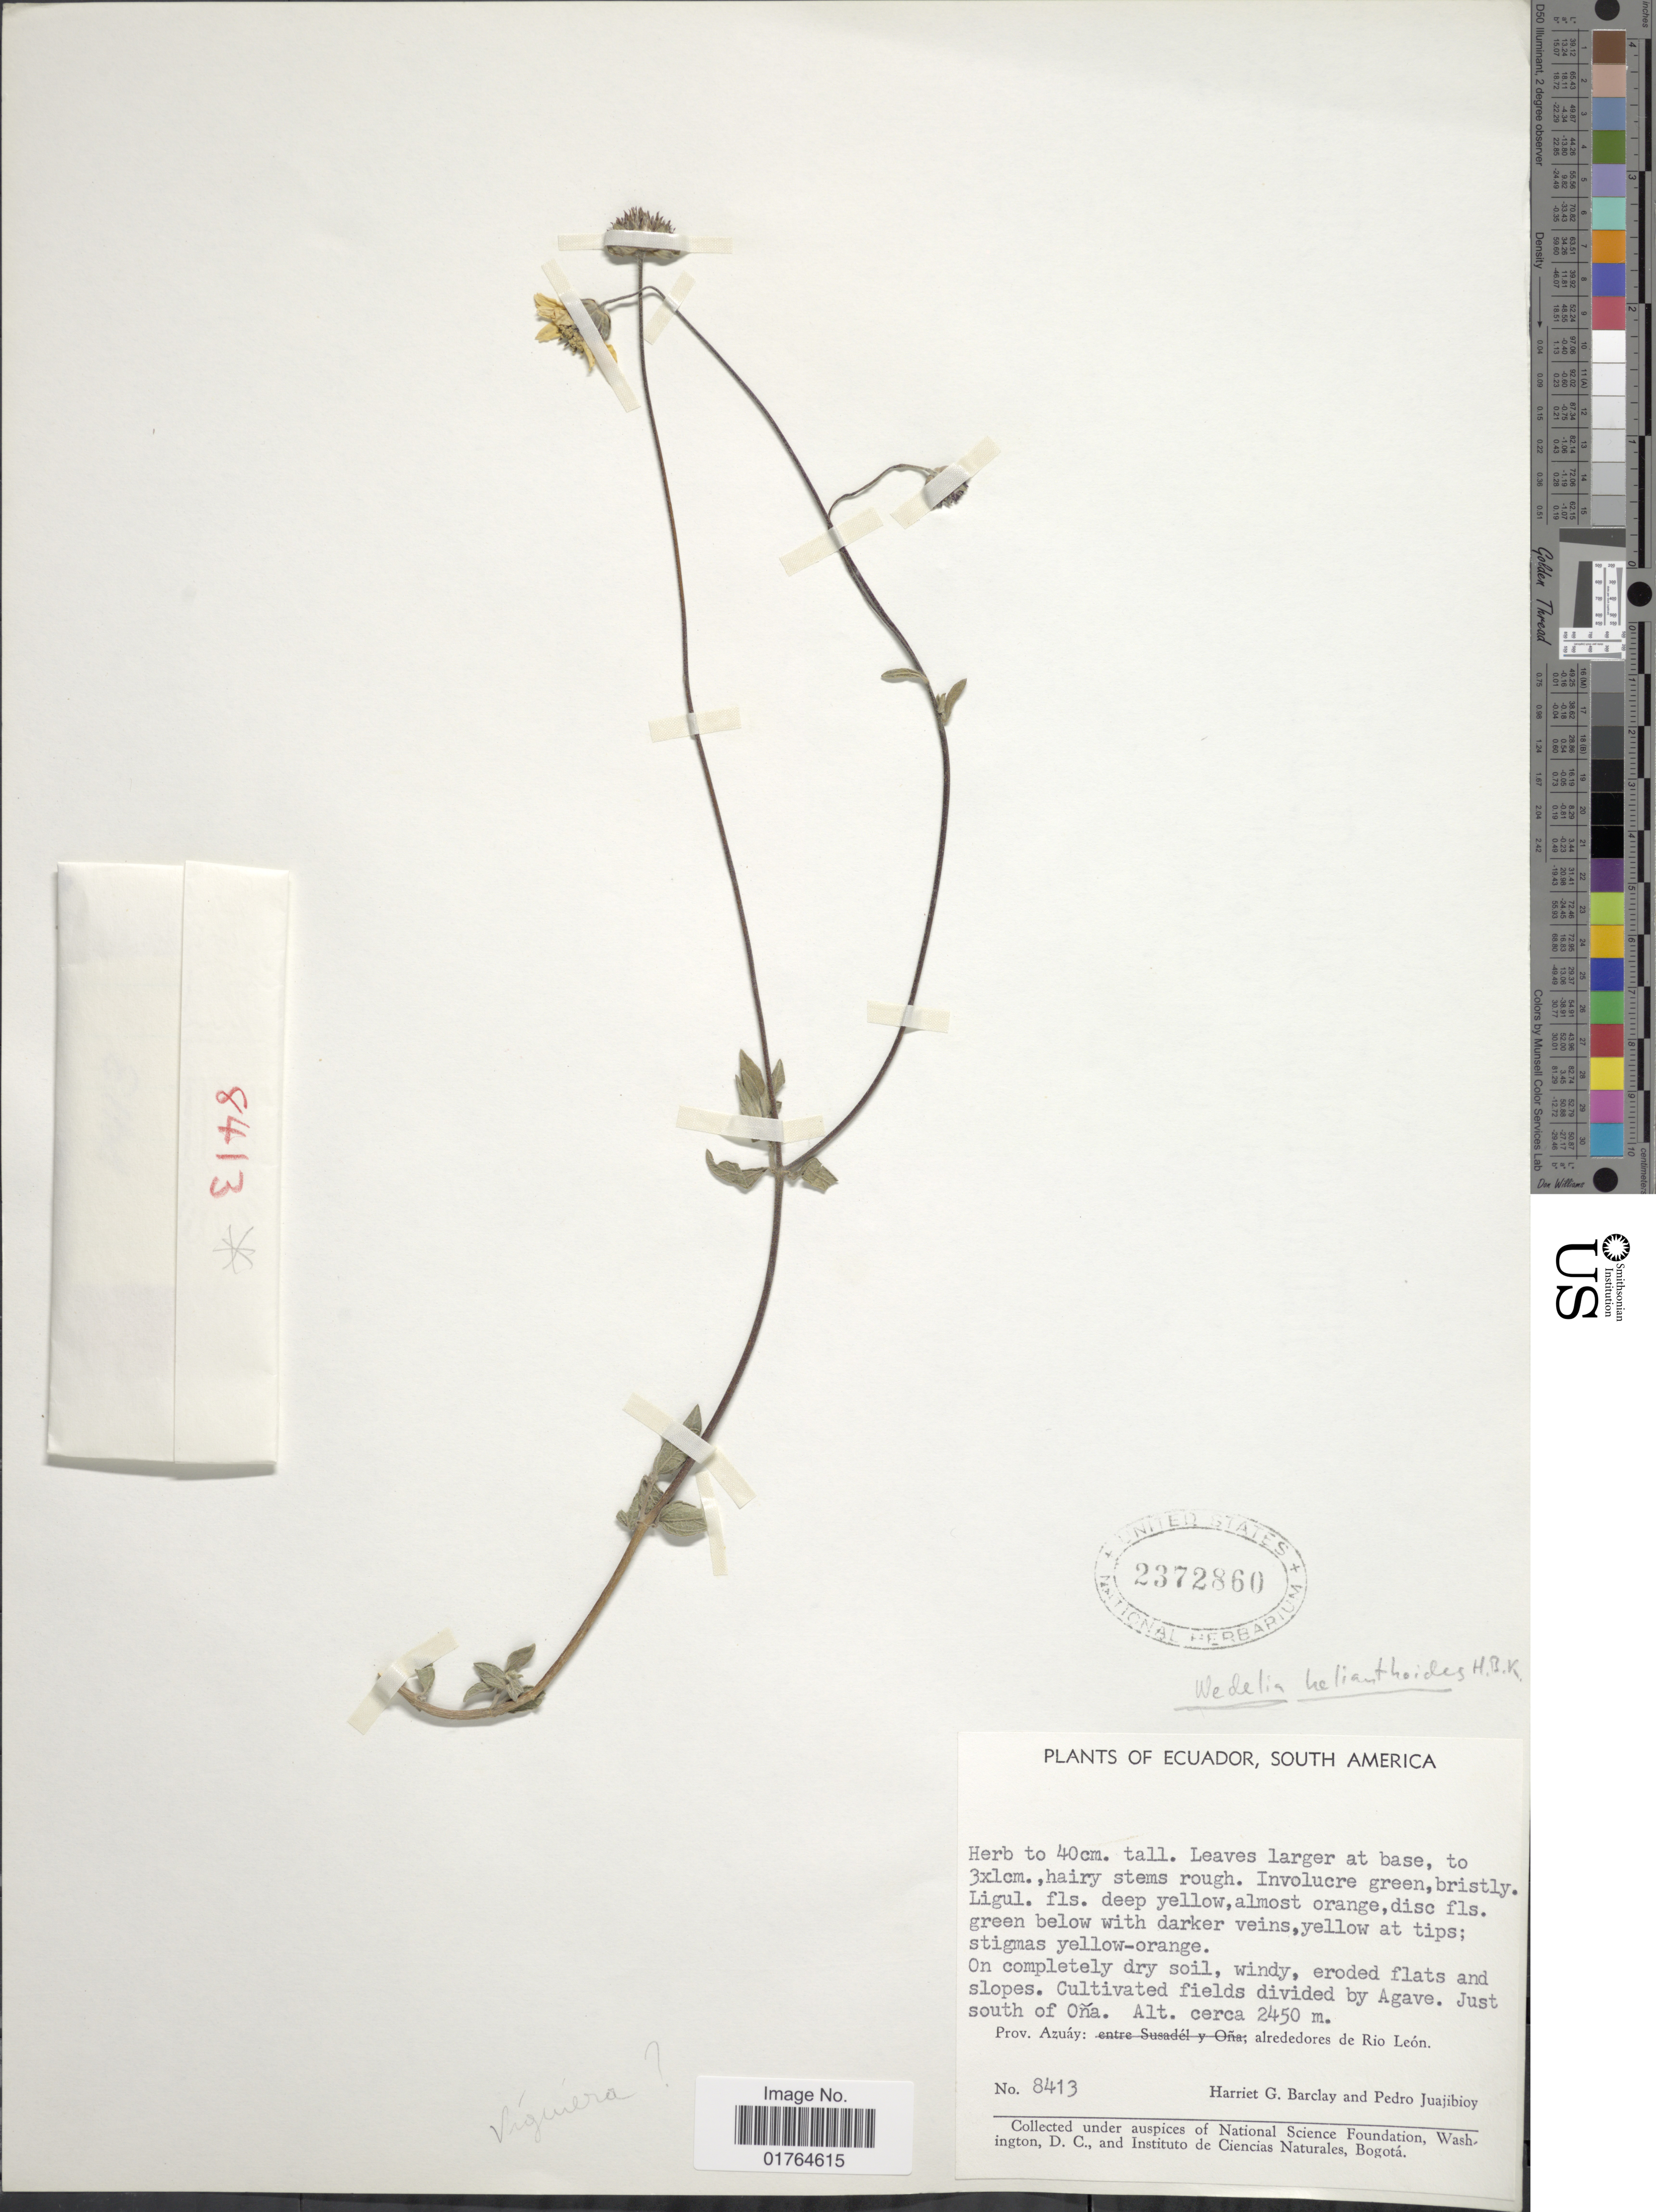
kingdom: Plantae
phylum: Tracheophyta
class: Magnoliopsida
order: Asterales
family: Asteraceae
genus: Wedelia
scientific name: Wedelia helianthoides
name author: Kunth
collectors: H. G. Barclay & P. Juajibioy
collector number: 8413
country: Ecuador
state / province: Azuay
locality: South America, just south of Ona, alrededores de Rio Leon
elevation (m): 2450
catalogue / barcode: US 2372860